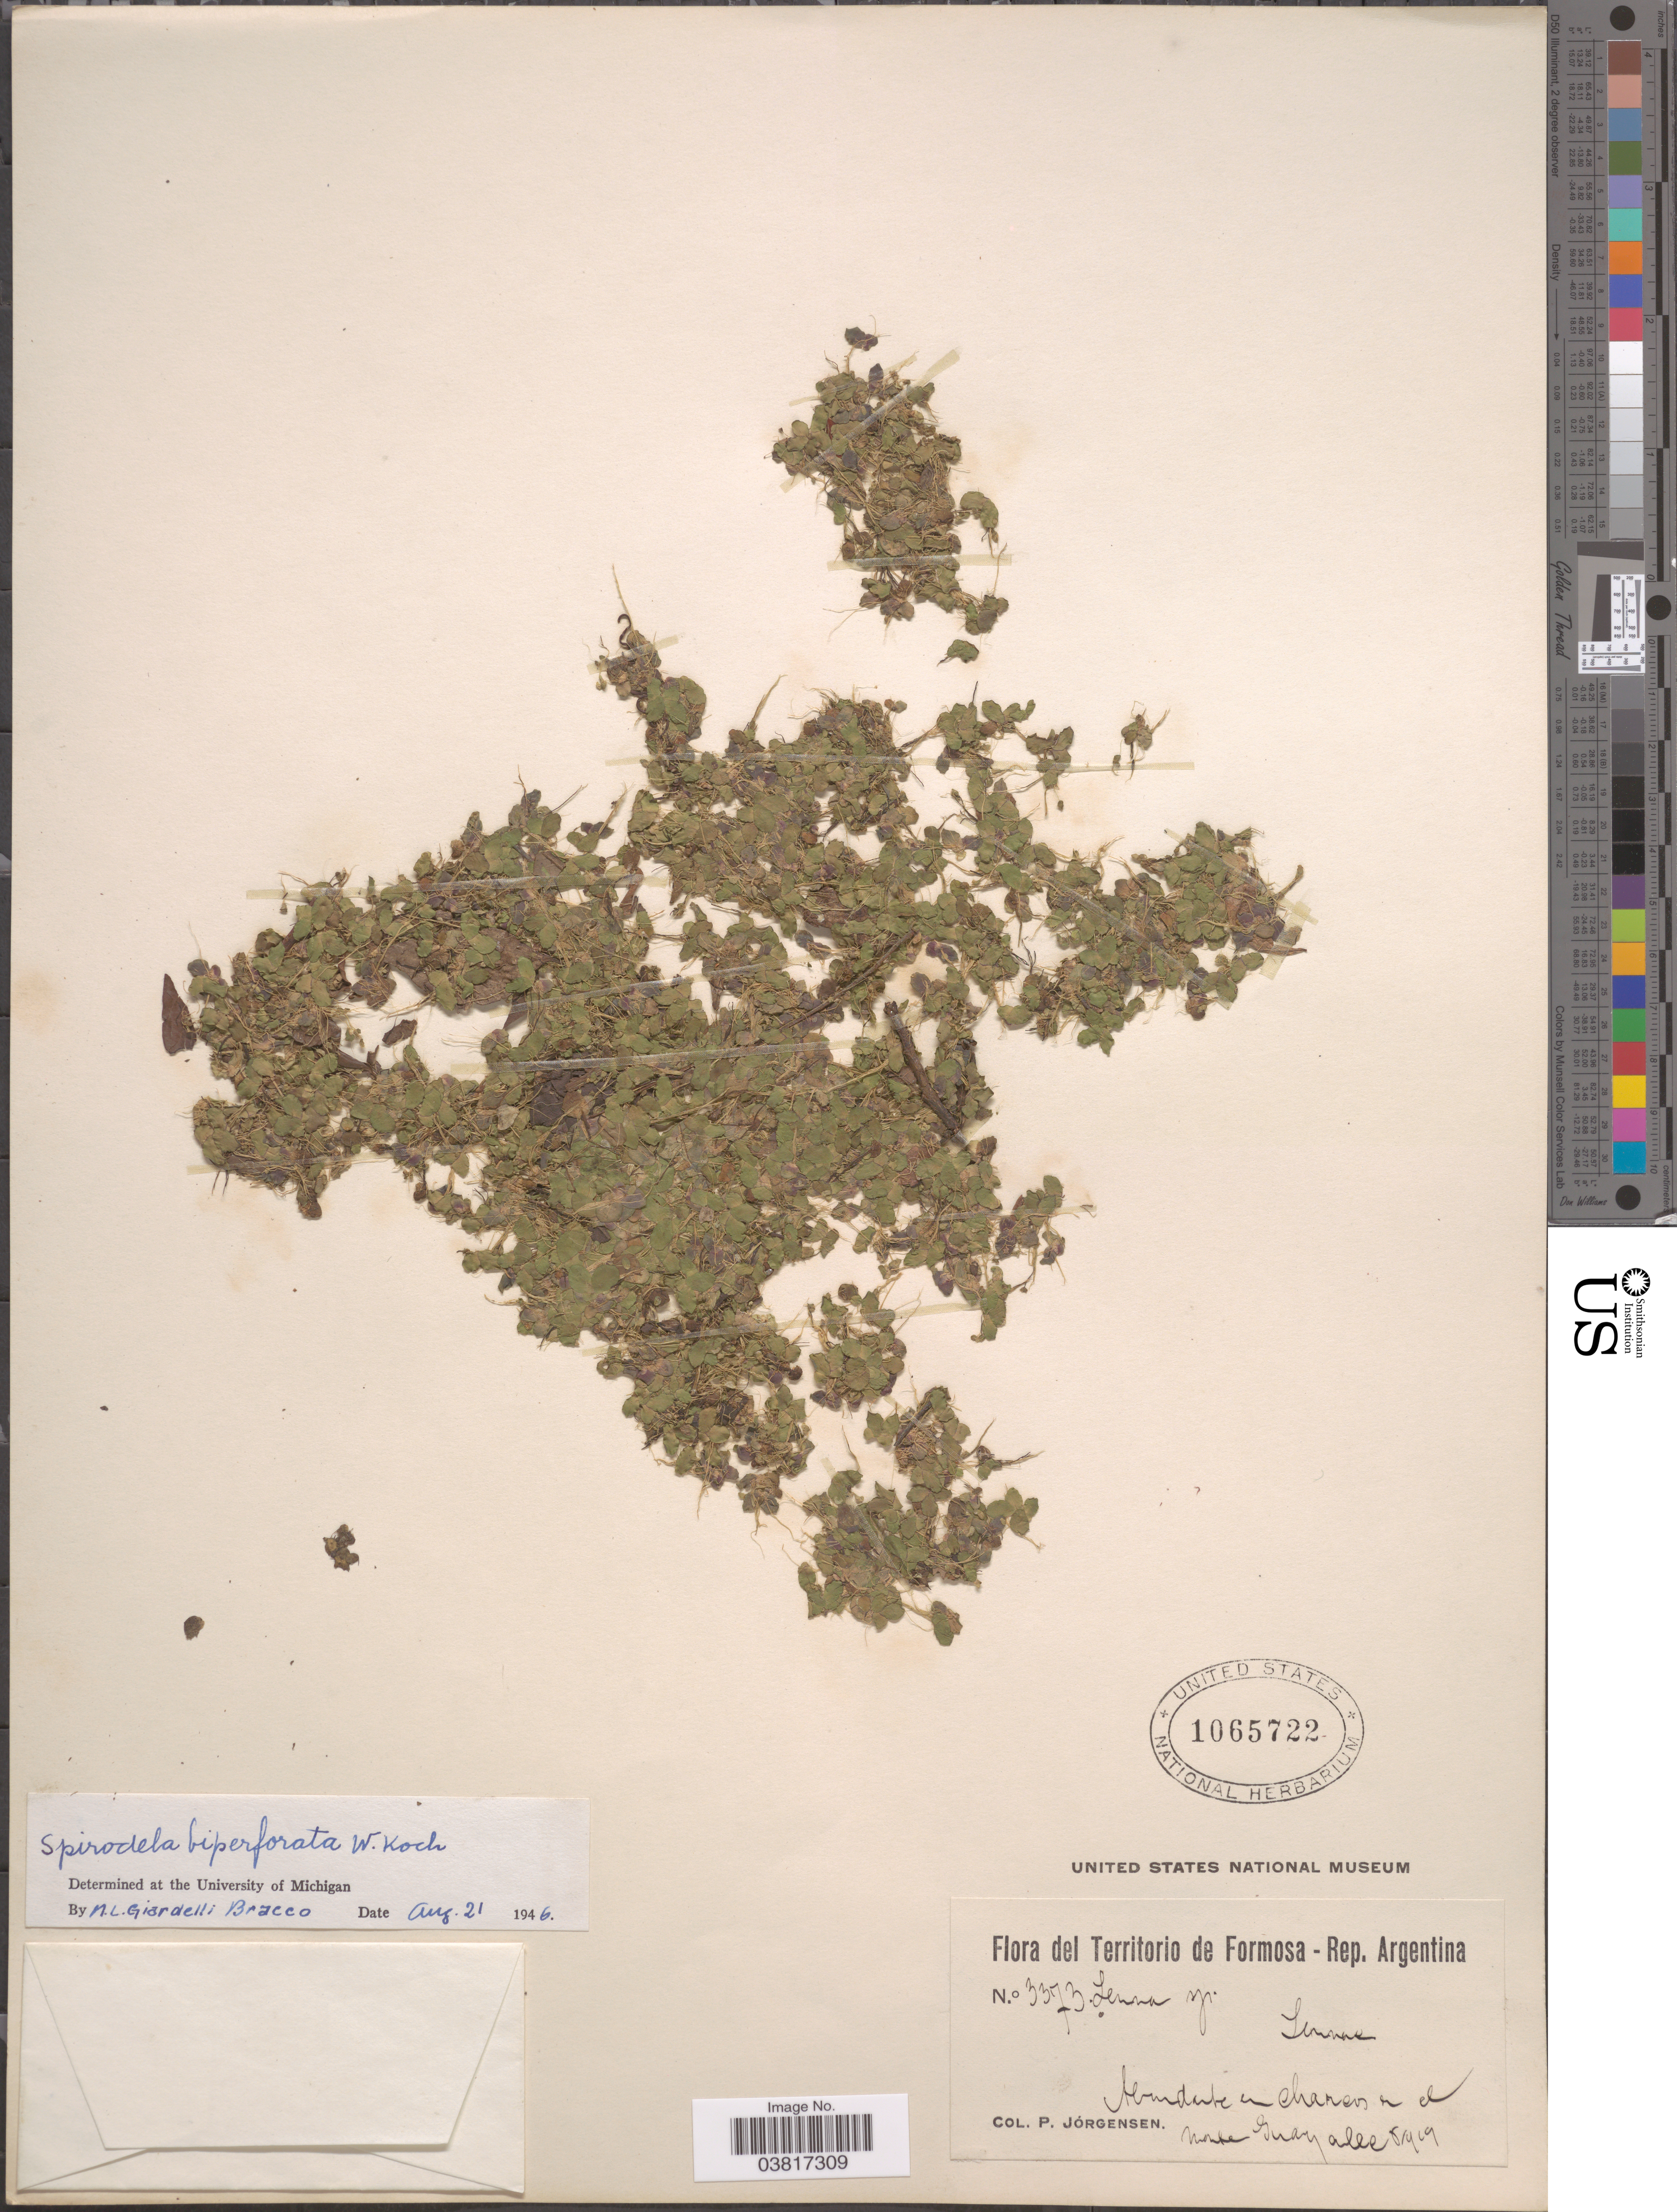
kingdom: Plantae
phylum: Tracheophyta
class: Liliopsida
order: Alismatales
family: Araceae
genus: Spirodela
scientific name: Spirodela biperforata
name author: W. Koch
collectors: P. Jörgensen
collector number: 3373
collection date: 1919-06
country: Argentina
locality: Territorio de Formosa. Abundante in charecs a el monte Guaycolec.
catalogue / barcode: US 1065722